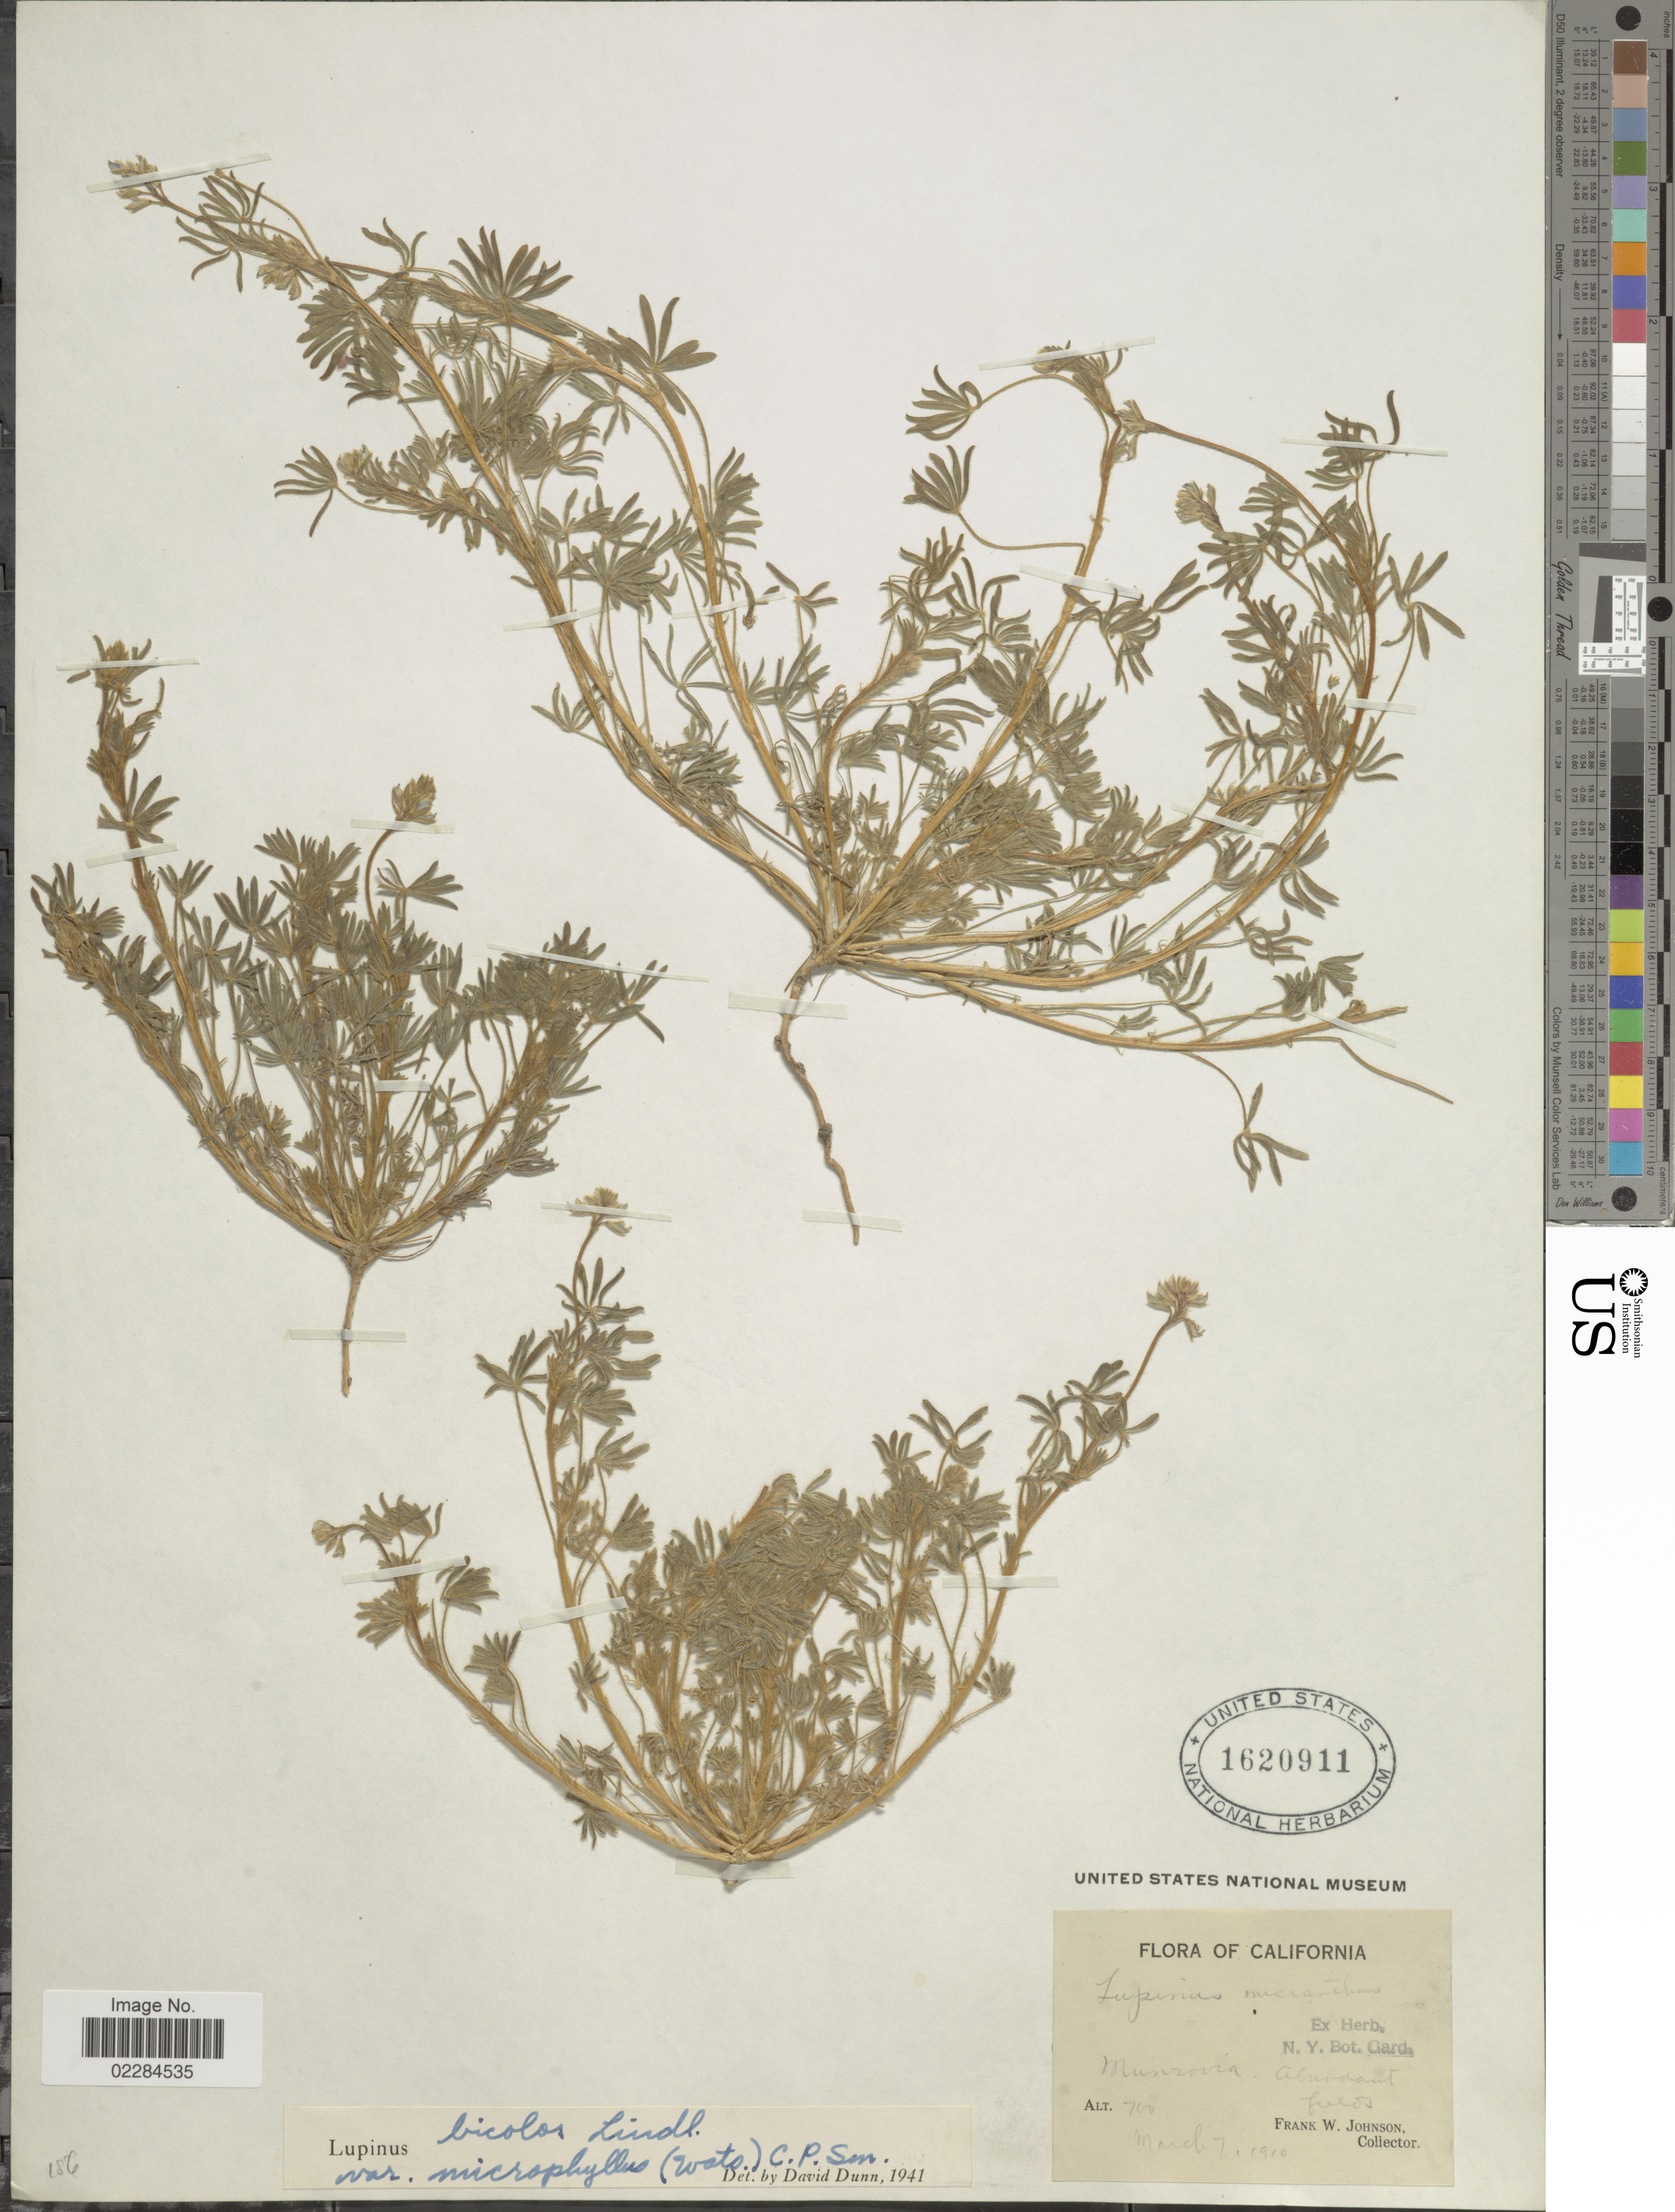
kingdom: Plantae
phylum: Tracheophyta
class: Magnoliopsida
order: Fabales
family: Fabaceae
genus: Lupinus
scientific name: Lupinus bicolor var. microphyllus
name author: Lindl.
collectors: F. W. Johnson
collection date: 1910-03-07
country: United States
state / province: California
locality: Monrovia, abundant fields.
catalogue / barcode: US 1620911